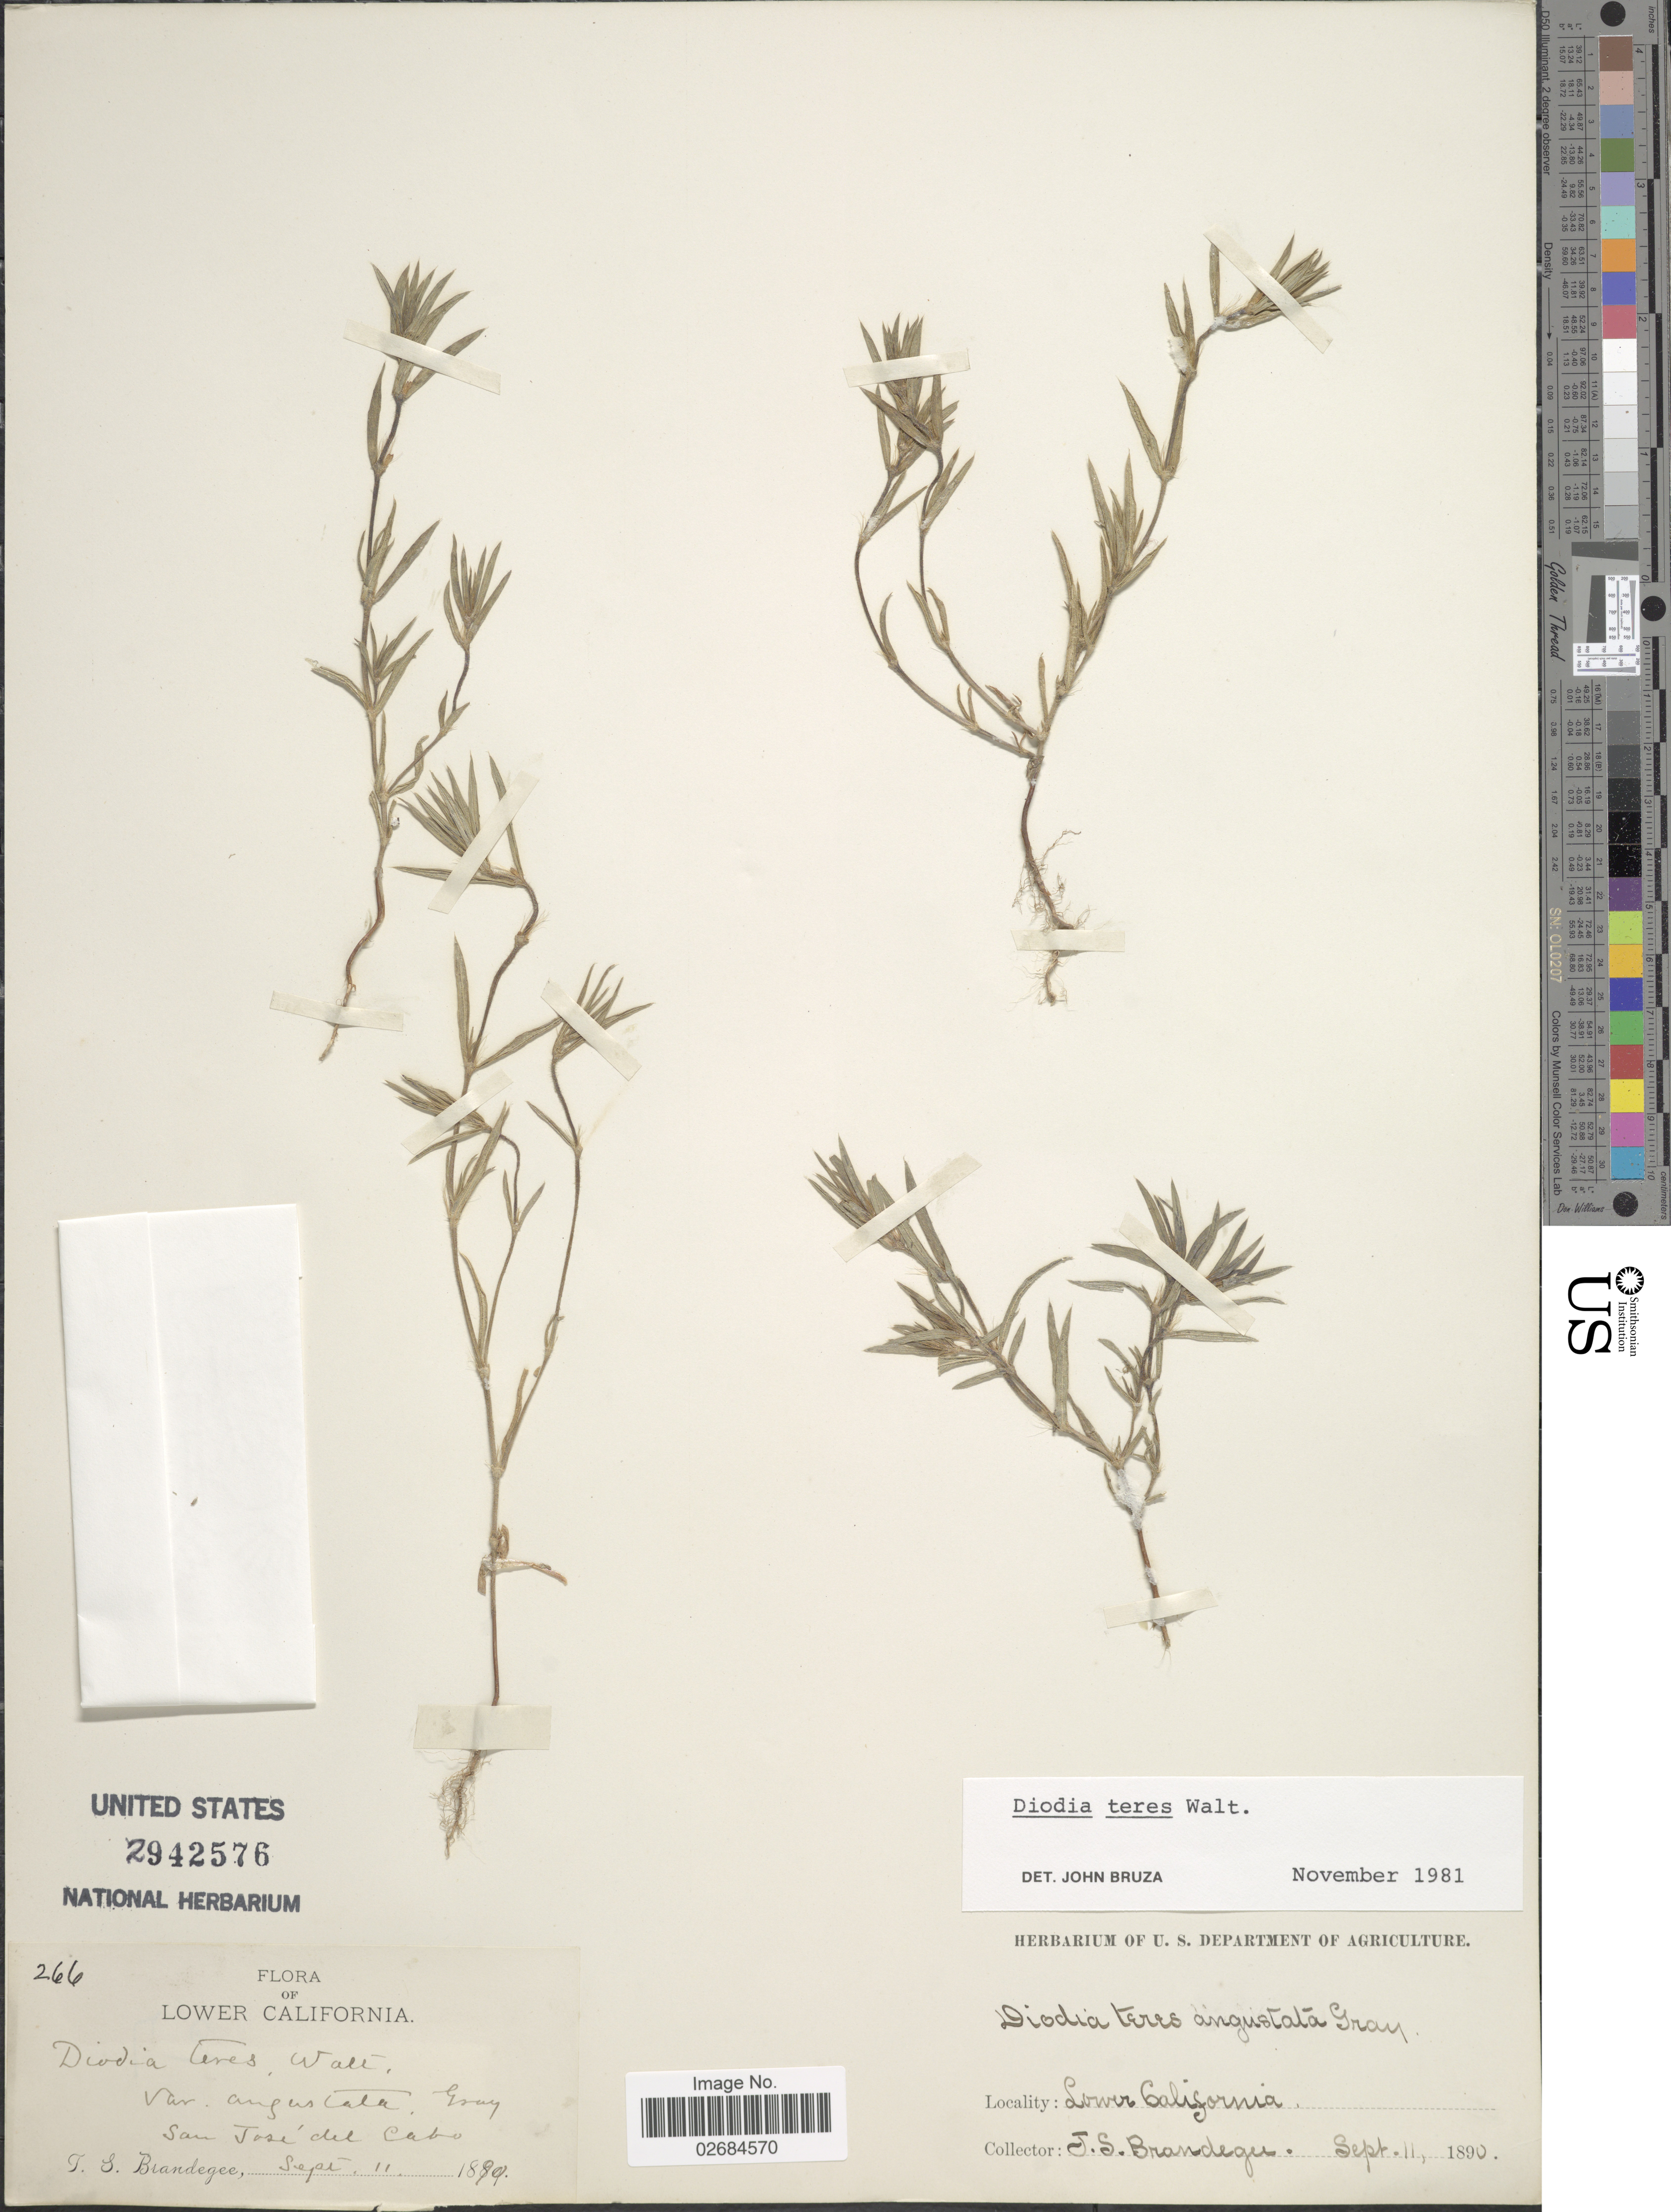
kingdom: Plantae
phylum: Tracheophyta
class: Magnoliopsida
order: Gentianales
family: Rubiaceae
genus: Diodia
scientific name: Diodia teres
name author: Walter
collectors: T. S. Brandegee (herbarium)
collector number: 266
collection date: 1890-09-11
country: Mexico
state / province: Baja California Sur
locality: Lower California. San Jose del Cabo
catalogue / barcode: US 2942576